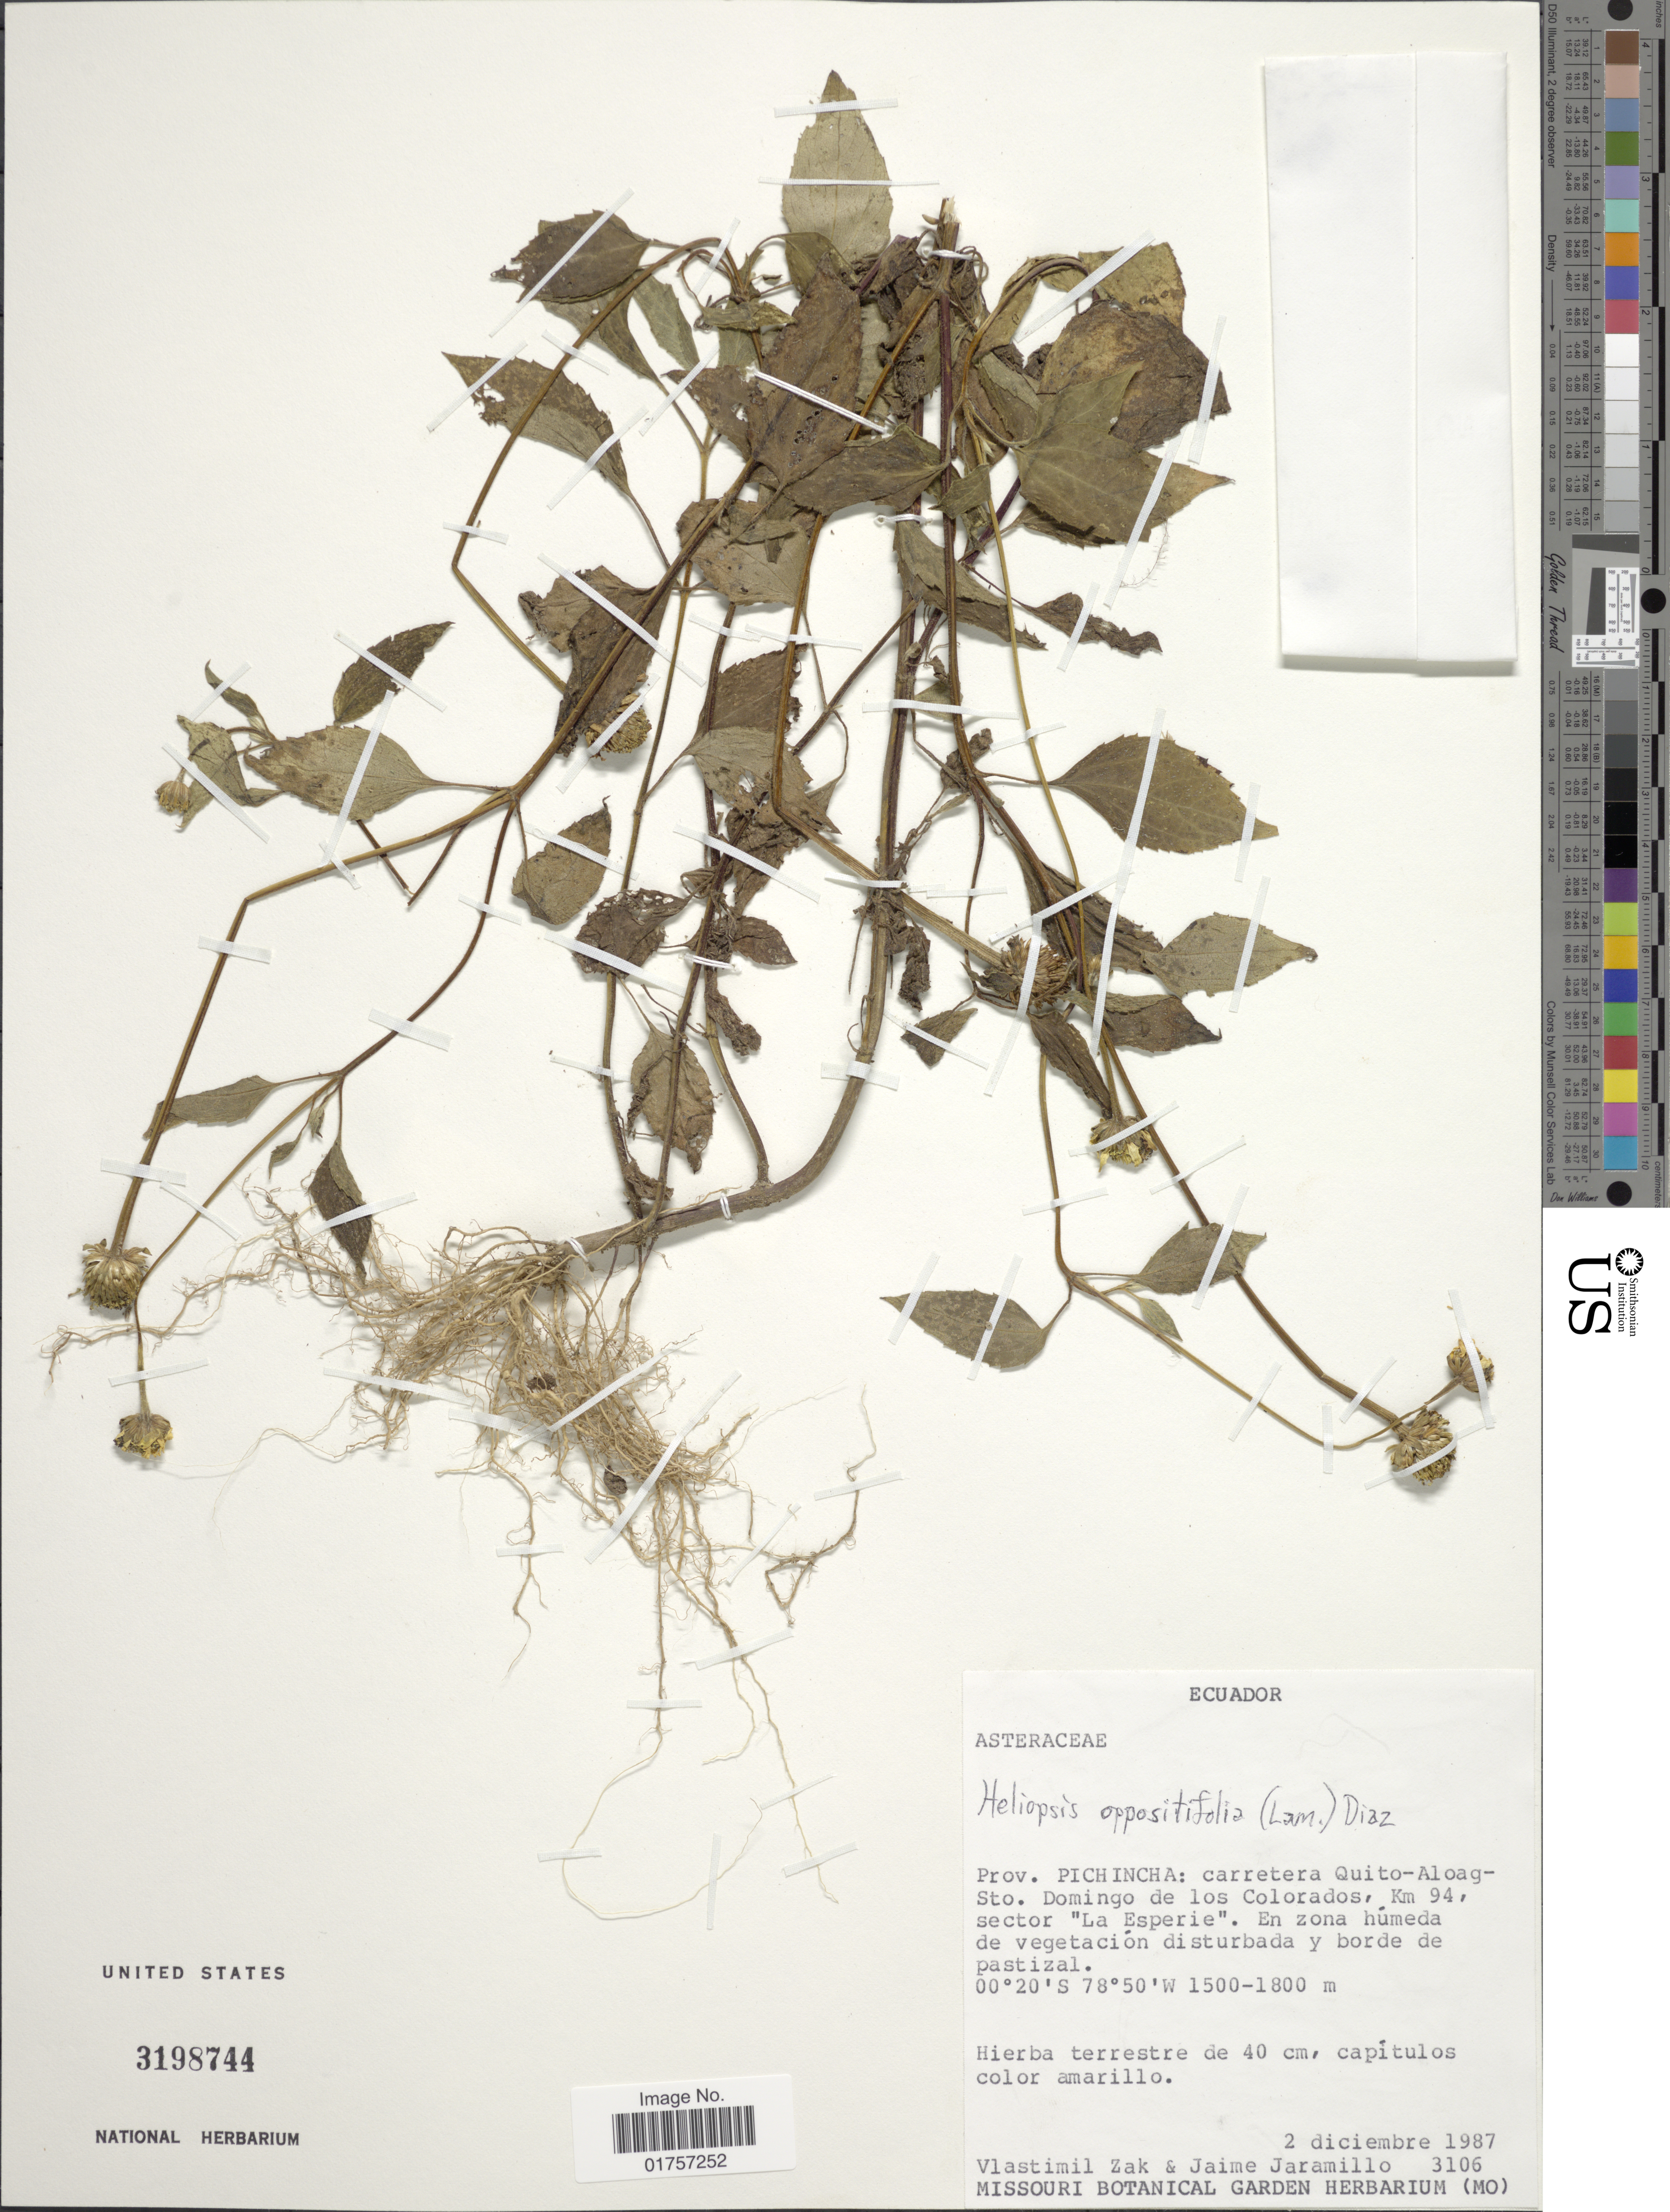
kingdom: Plantae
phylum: Tracheophyta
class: Magnoliopsida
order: Asterales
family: Asteraceae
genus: Heliopsis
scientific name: Heliopsis buphthalmoides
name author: (Jacq.) Dunal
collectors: V. Zak & J. Jaramillo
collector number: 3106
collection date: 1987-12-02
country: Ecuador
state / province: Pichincha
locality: Carretera Quito-Aloag-Sto. Domingo de los Colorados, Km 94, sector "La Esperie"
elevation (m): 1500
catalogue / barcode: US 3198744